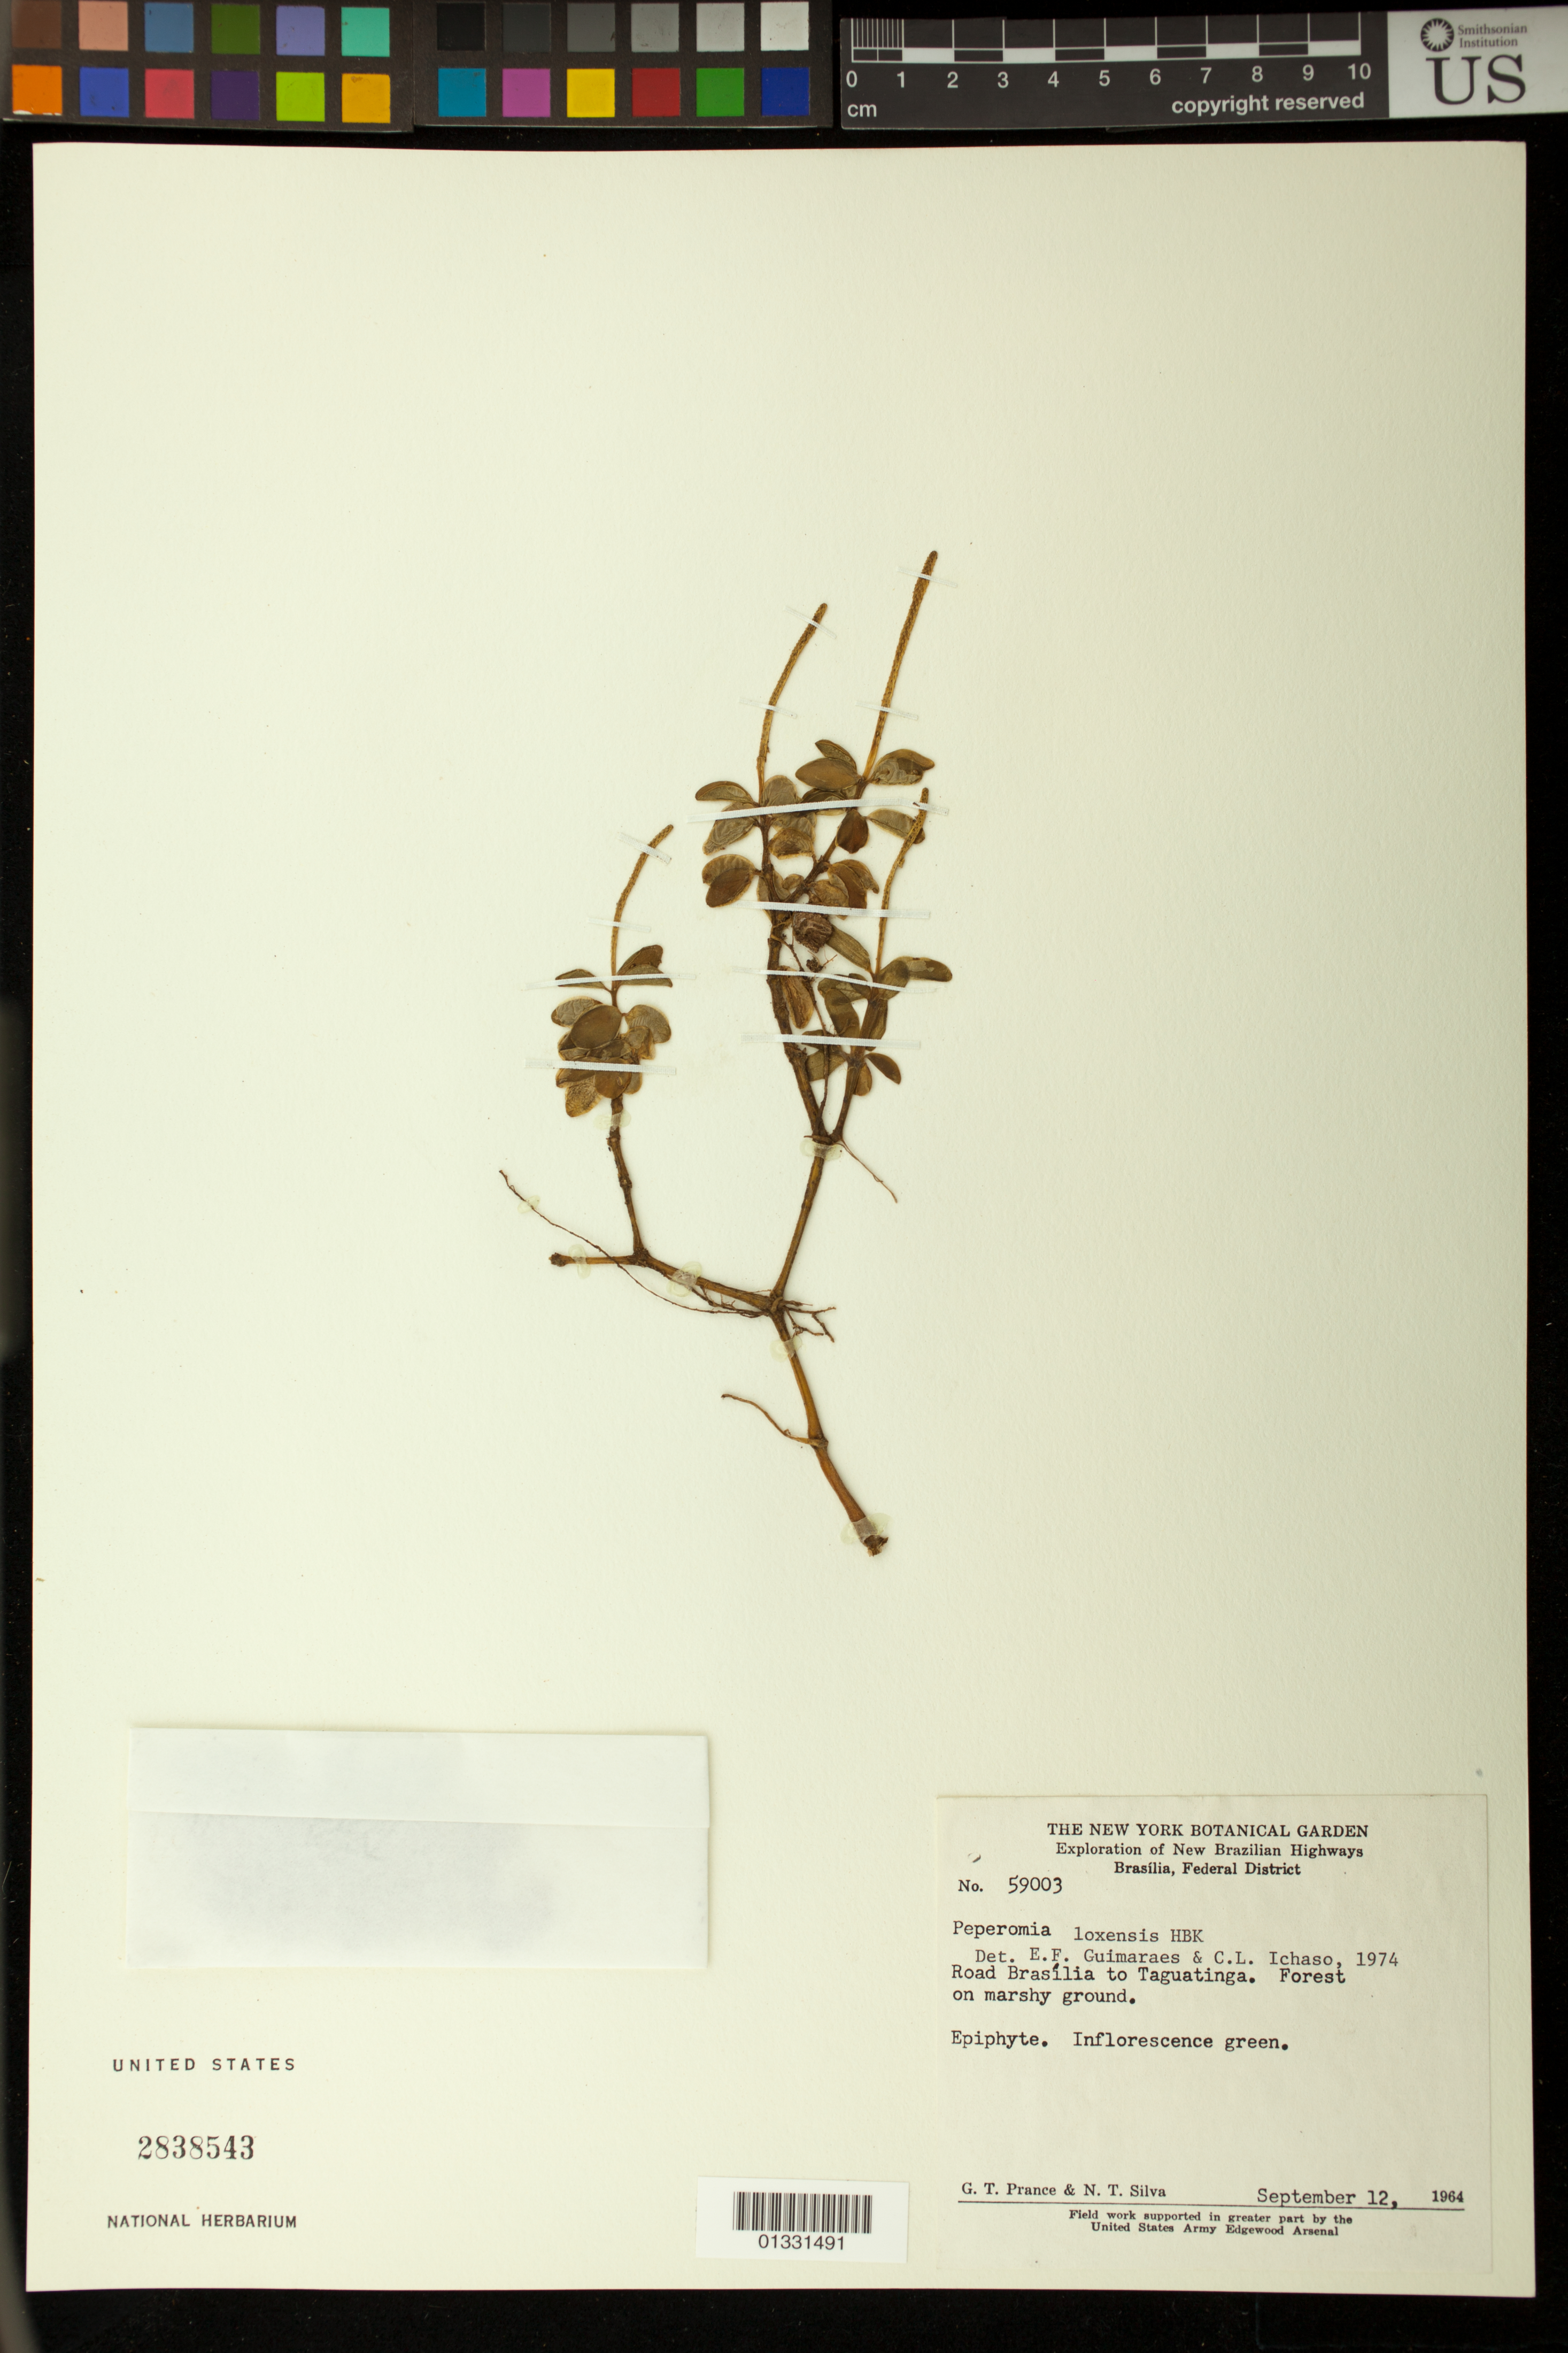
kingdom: Plantae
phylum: Tracheophyta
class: Magnoliopsida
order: Piperales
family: Piperaceae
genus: Peperomia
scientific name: Peperomia loxensis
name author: Kunth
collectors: G. T. Prance & N. Silva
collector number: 59003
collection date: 1964-09-12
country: Brazil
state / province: Distrito Federal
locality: Road Brasília to Taguatinga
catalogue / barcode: US 2838543